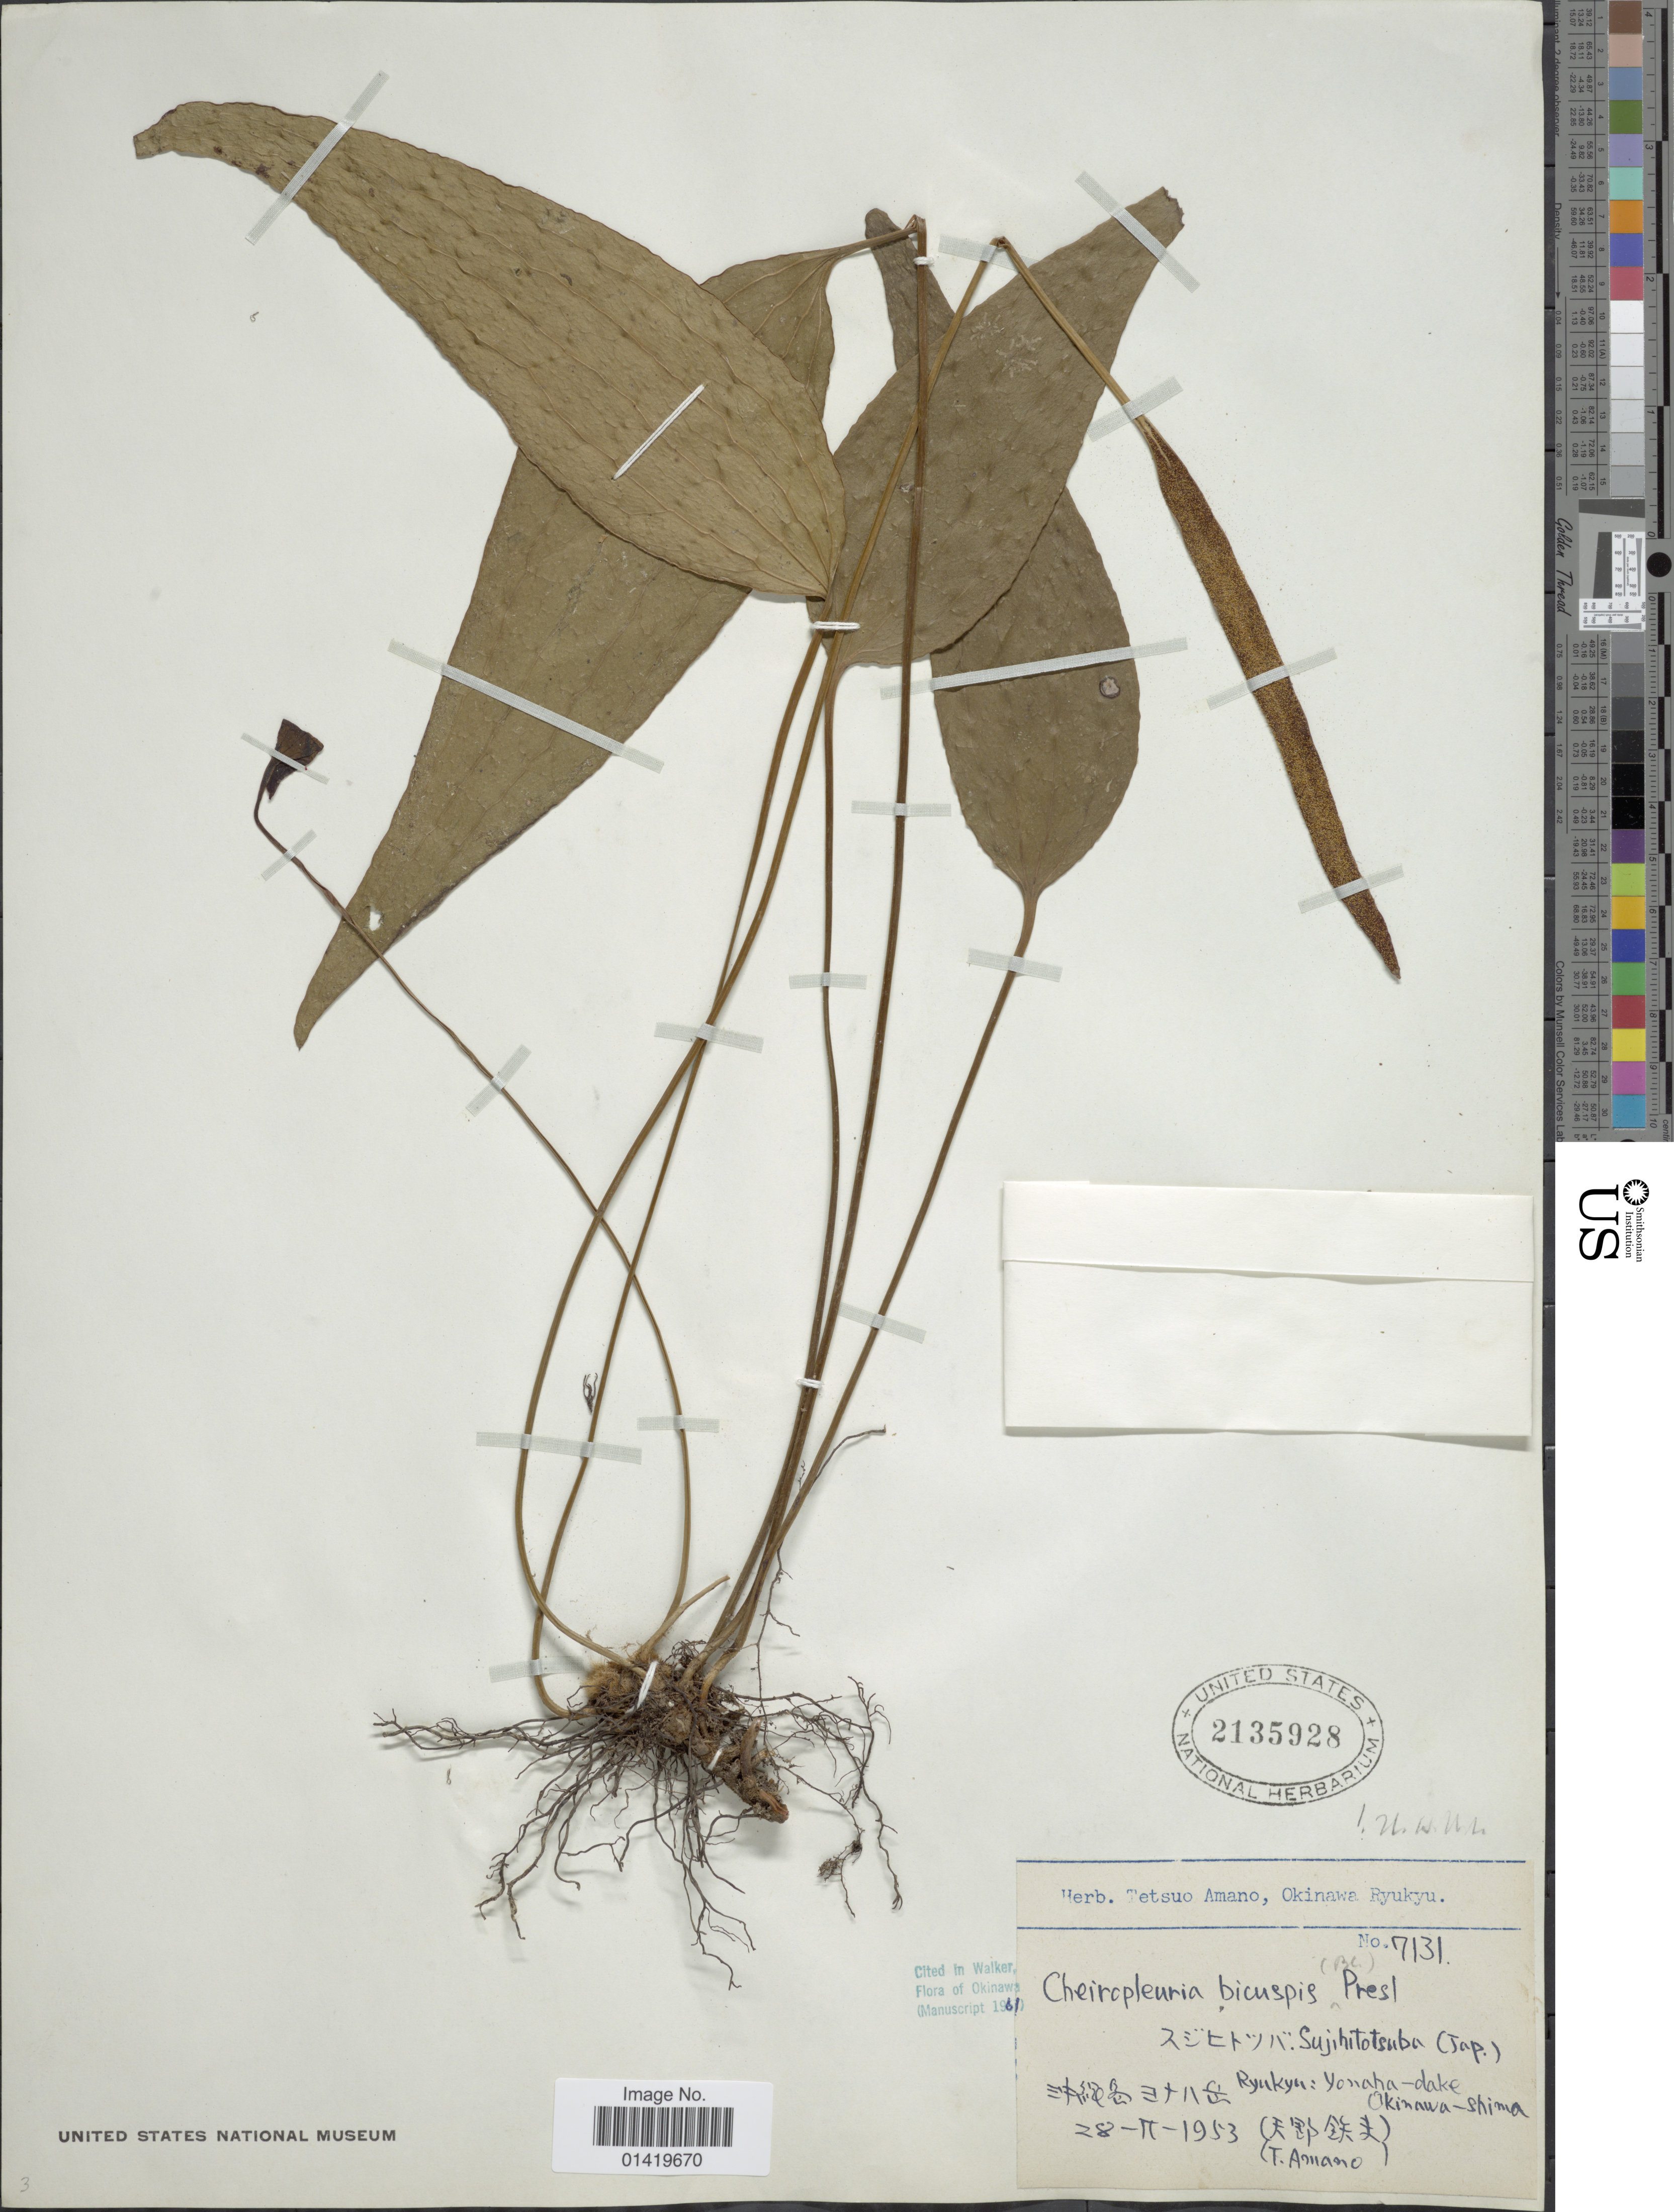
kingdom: Plantae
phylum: Tracheophyta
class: Polypodiopsida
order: Gleicheniales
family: Dipteridaceae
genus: Cheiropleuria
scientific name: Cheiropleuria bicuspis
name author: (Blume) C. Presl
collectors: T. Amano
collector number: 7131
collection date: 1953-02-28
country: Japan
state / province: Okinawa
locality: Ryukyu: Yonaha-dake, Okinawa-Shima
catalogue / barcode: US 2135928